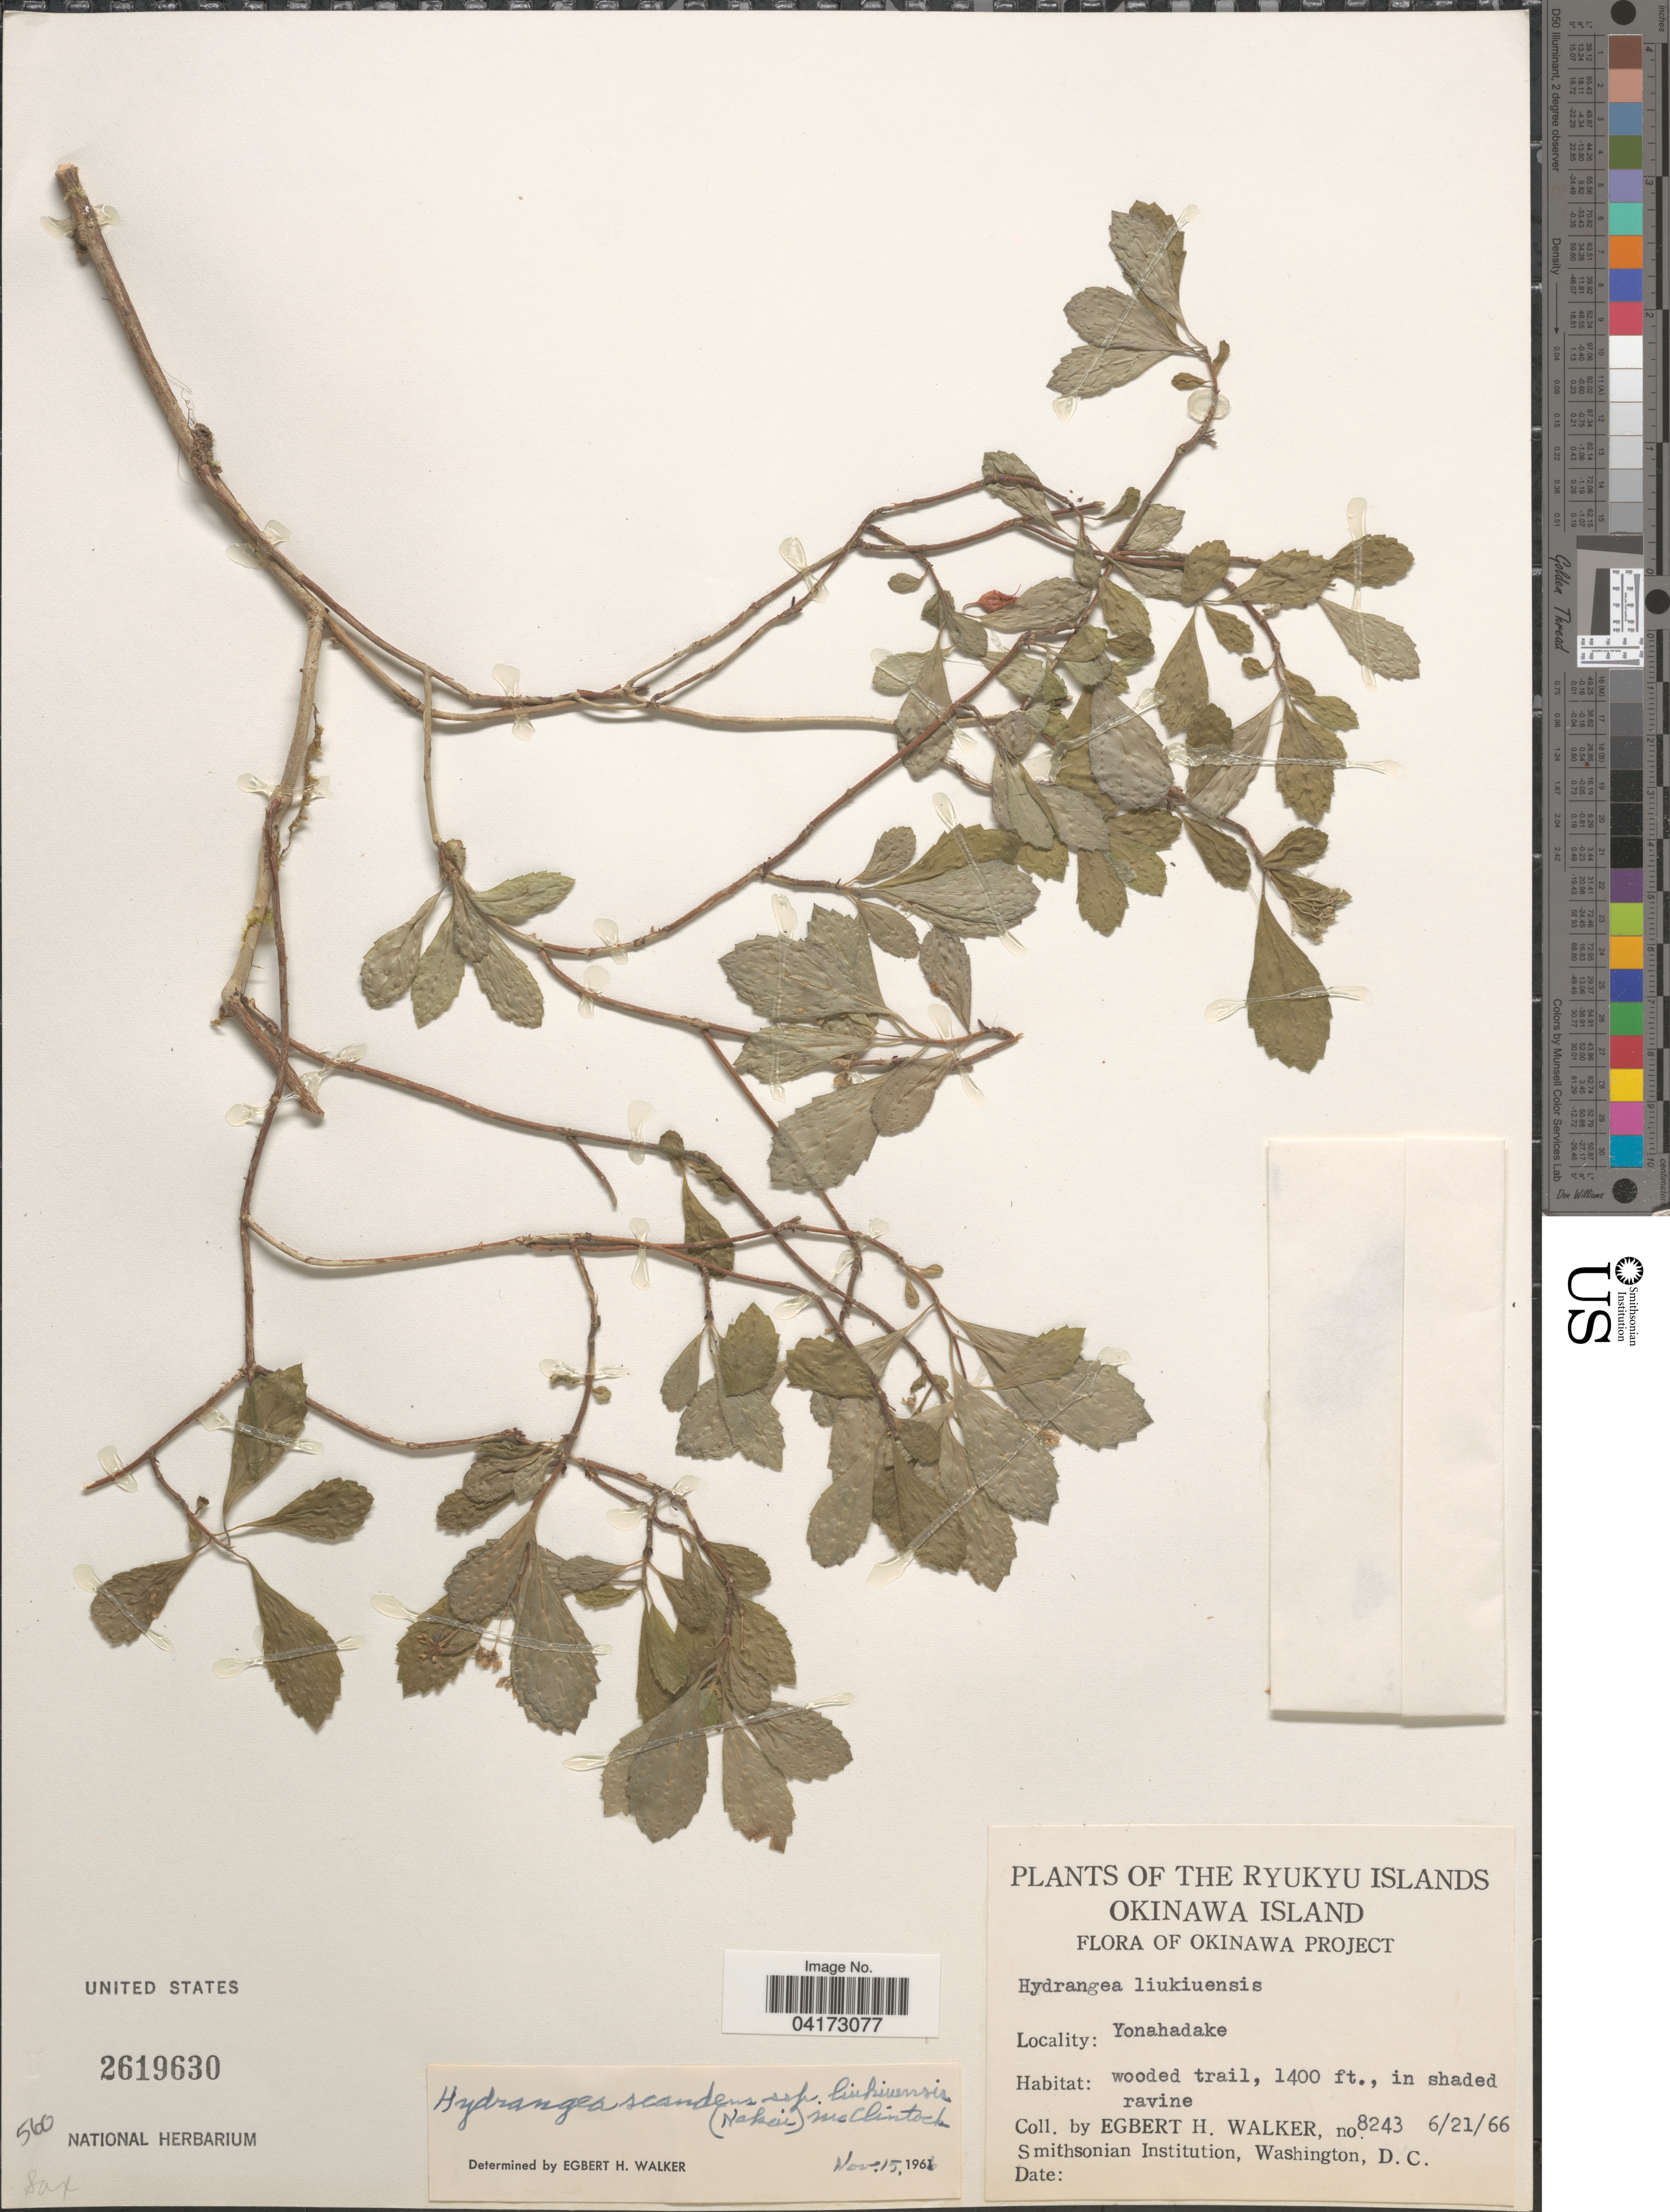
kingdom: Plantae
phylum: Tracheophyta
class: Magnoliopsida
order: Cornales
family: Hydrangeaceae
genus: Hydrangea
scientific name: Hydrangea scandens subsp. liukiuensis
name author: (Nakai) E. M. McClint.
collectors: E. H. Walker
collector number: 8243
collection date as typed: Transcribed d/m/y: 21/6/66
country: Japan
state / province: Okinawa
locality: The Ryukyu Islands. Okinawa Island. Okinawa Project. Yonahadake.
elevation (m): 427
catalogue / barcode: US 2619630